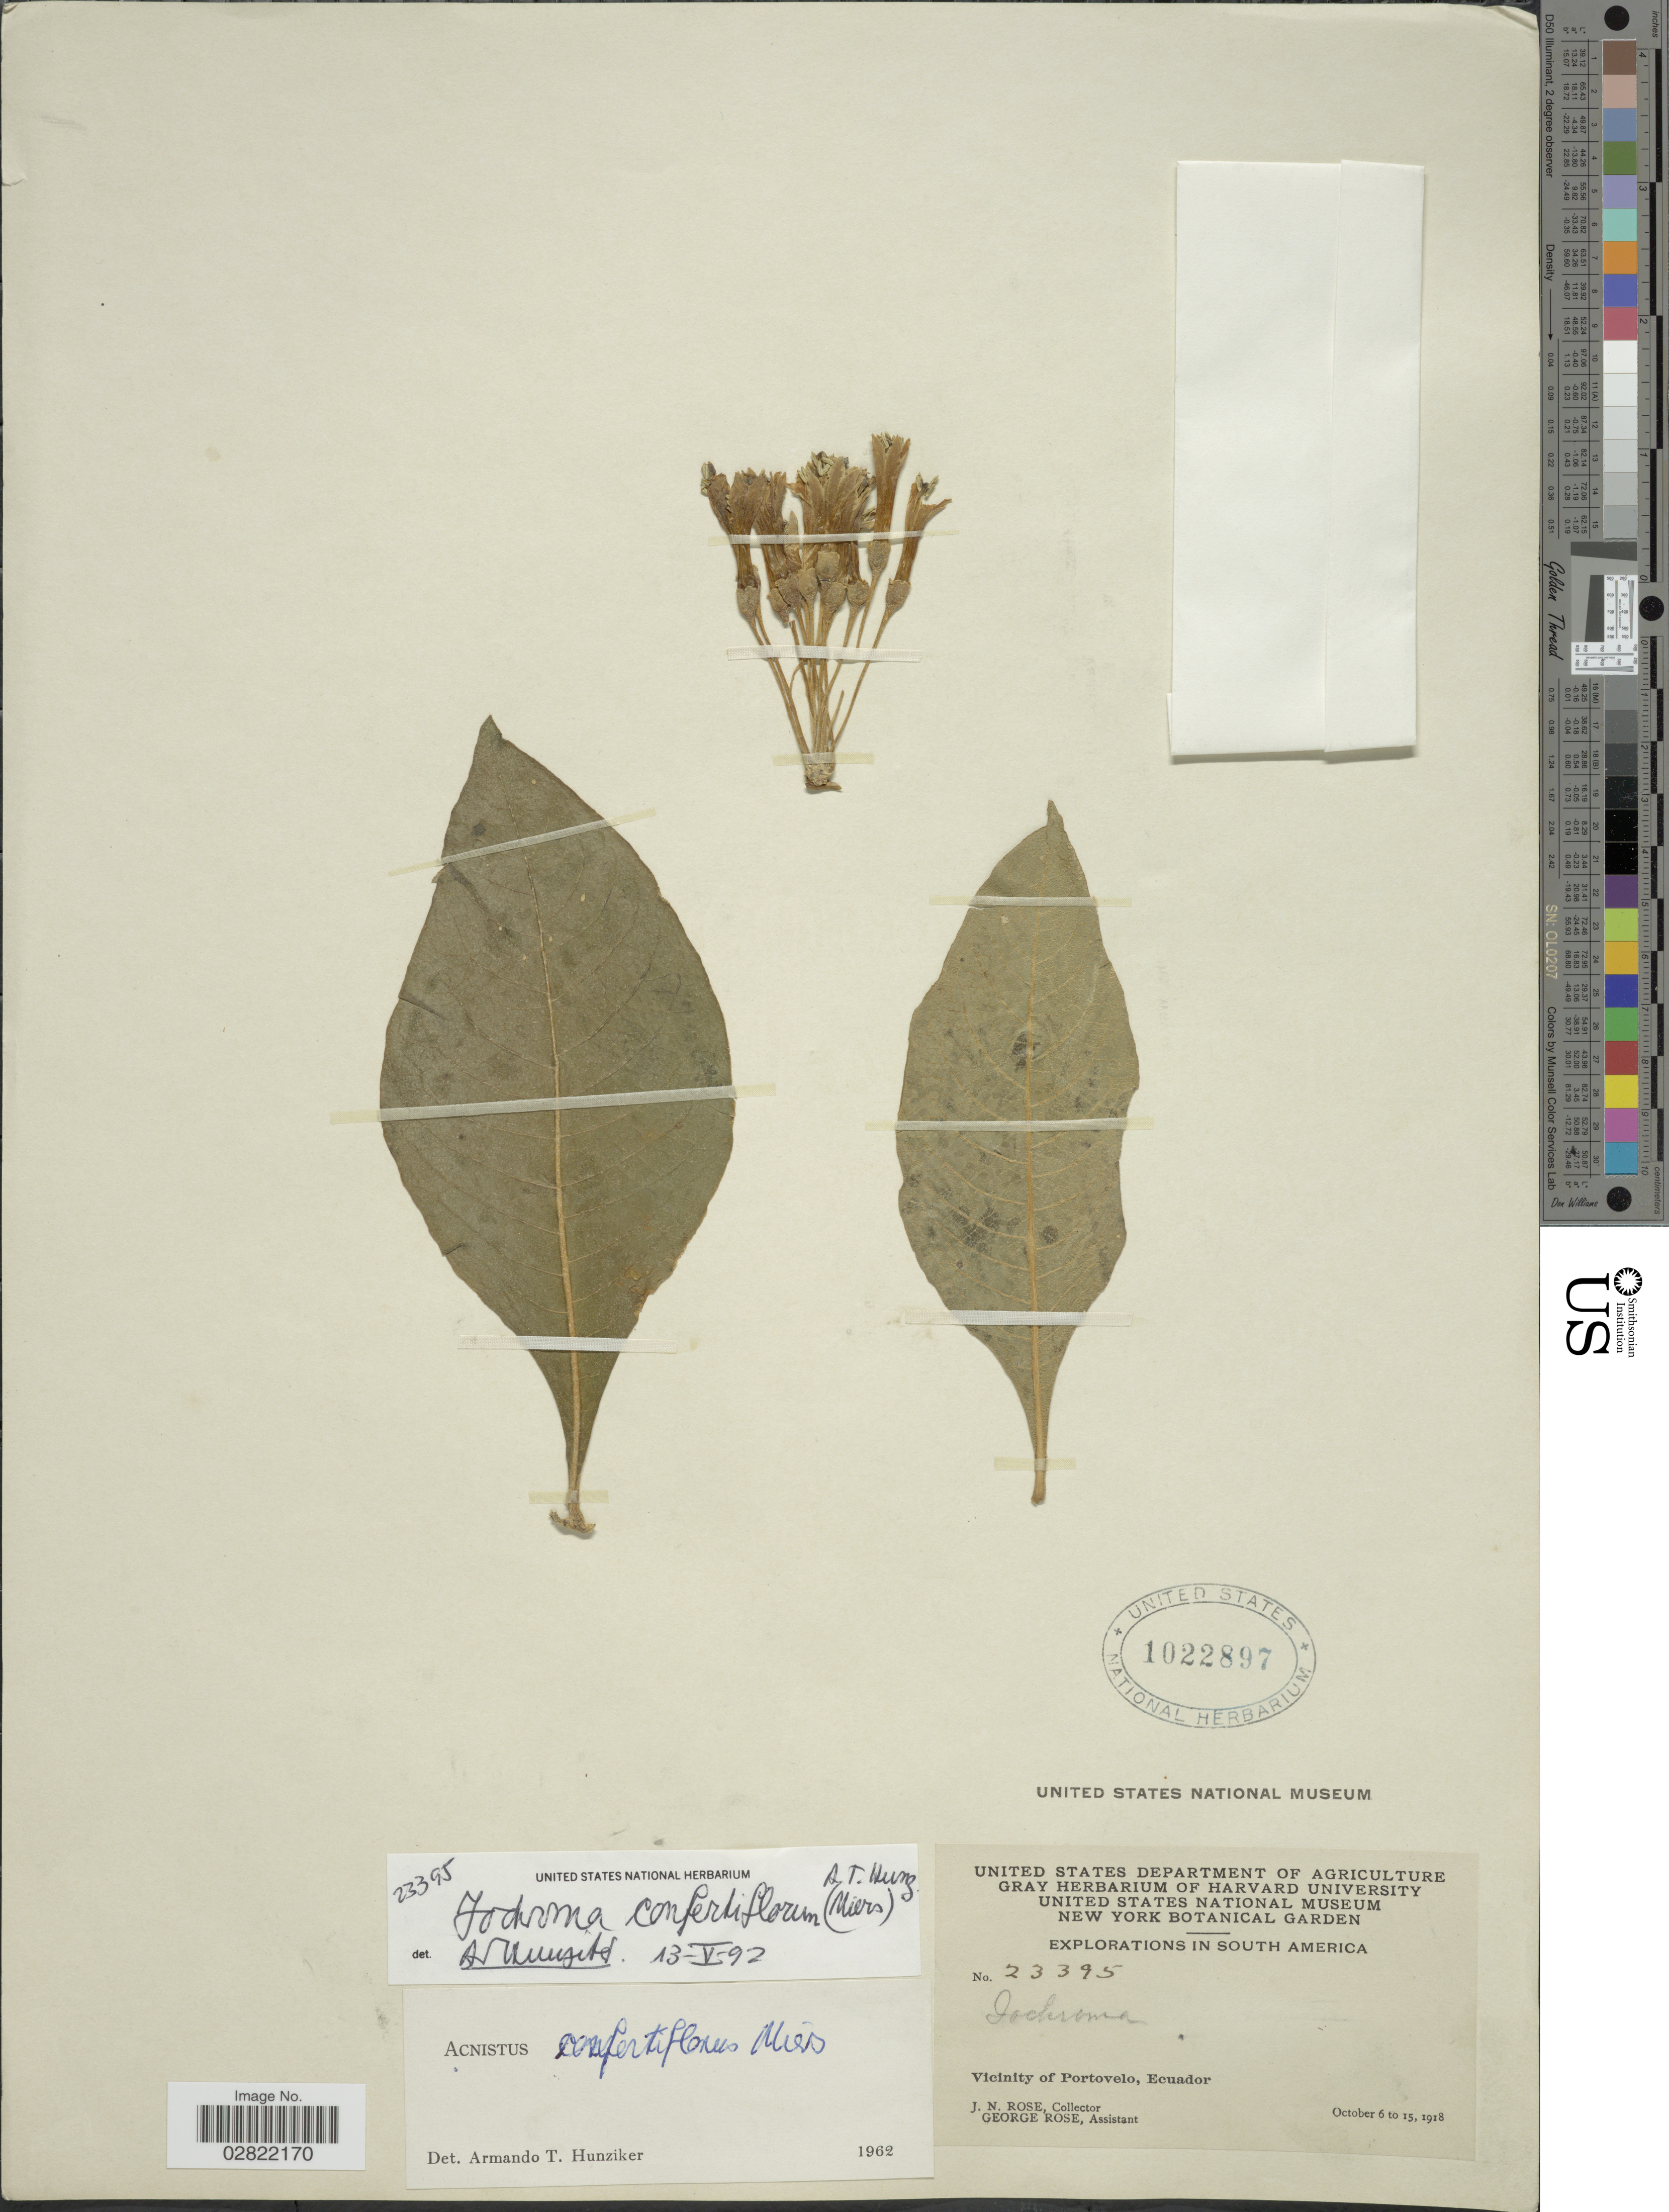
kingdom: Plantae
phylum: Tracheophyta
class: Magnoliopsida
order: Solanales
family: Solanaceae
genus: Iochroma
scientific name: Iochroma confertiflorum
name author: (Miers) Hunz.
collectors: J. N. Rose & G. Rose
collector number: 23395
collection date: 1918-10-06/1918-10-15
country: Ecuador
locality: Vicinity of Portovelo, Ecuador.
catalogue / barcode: US 1022897